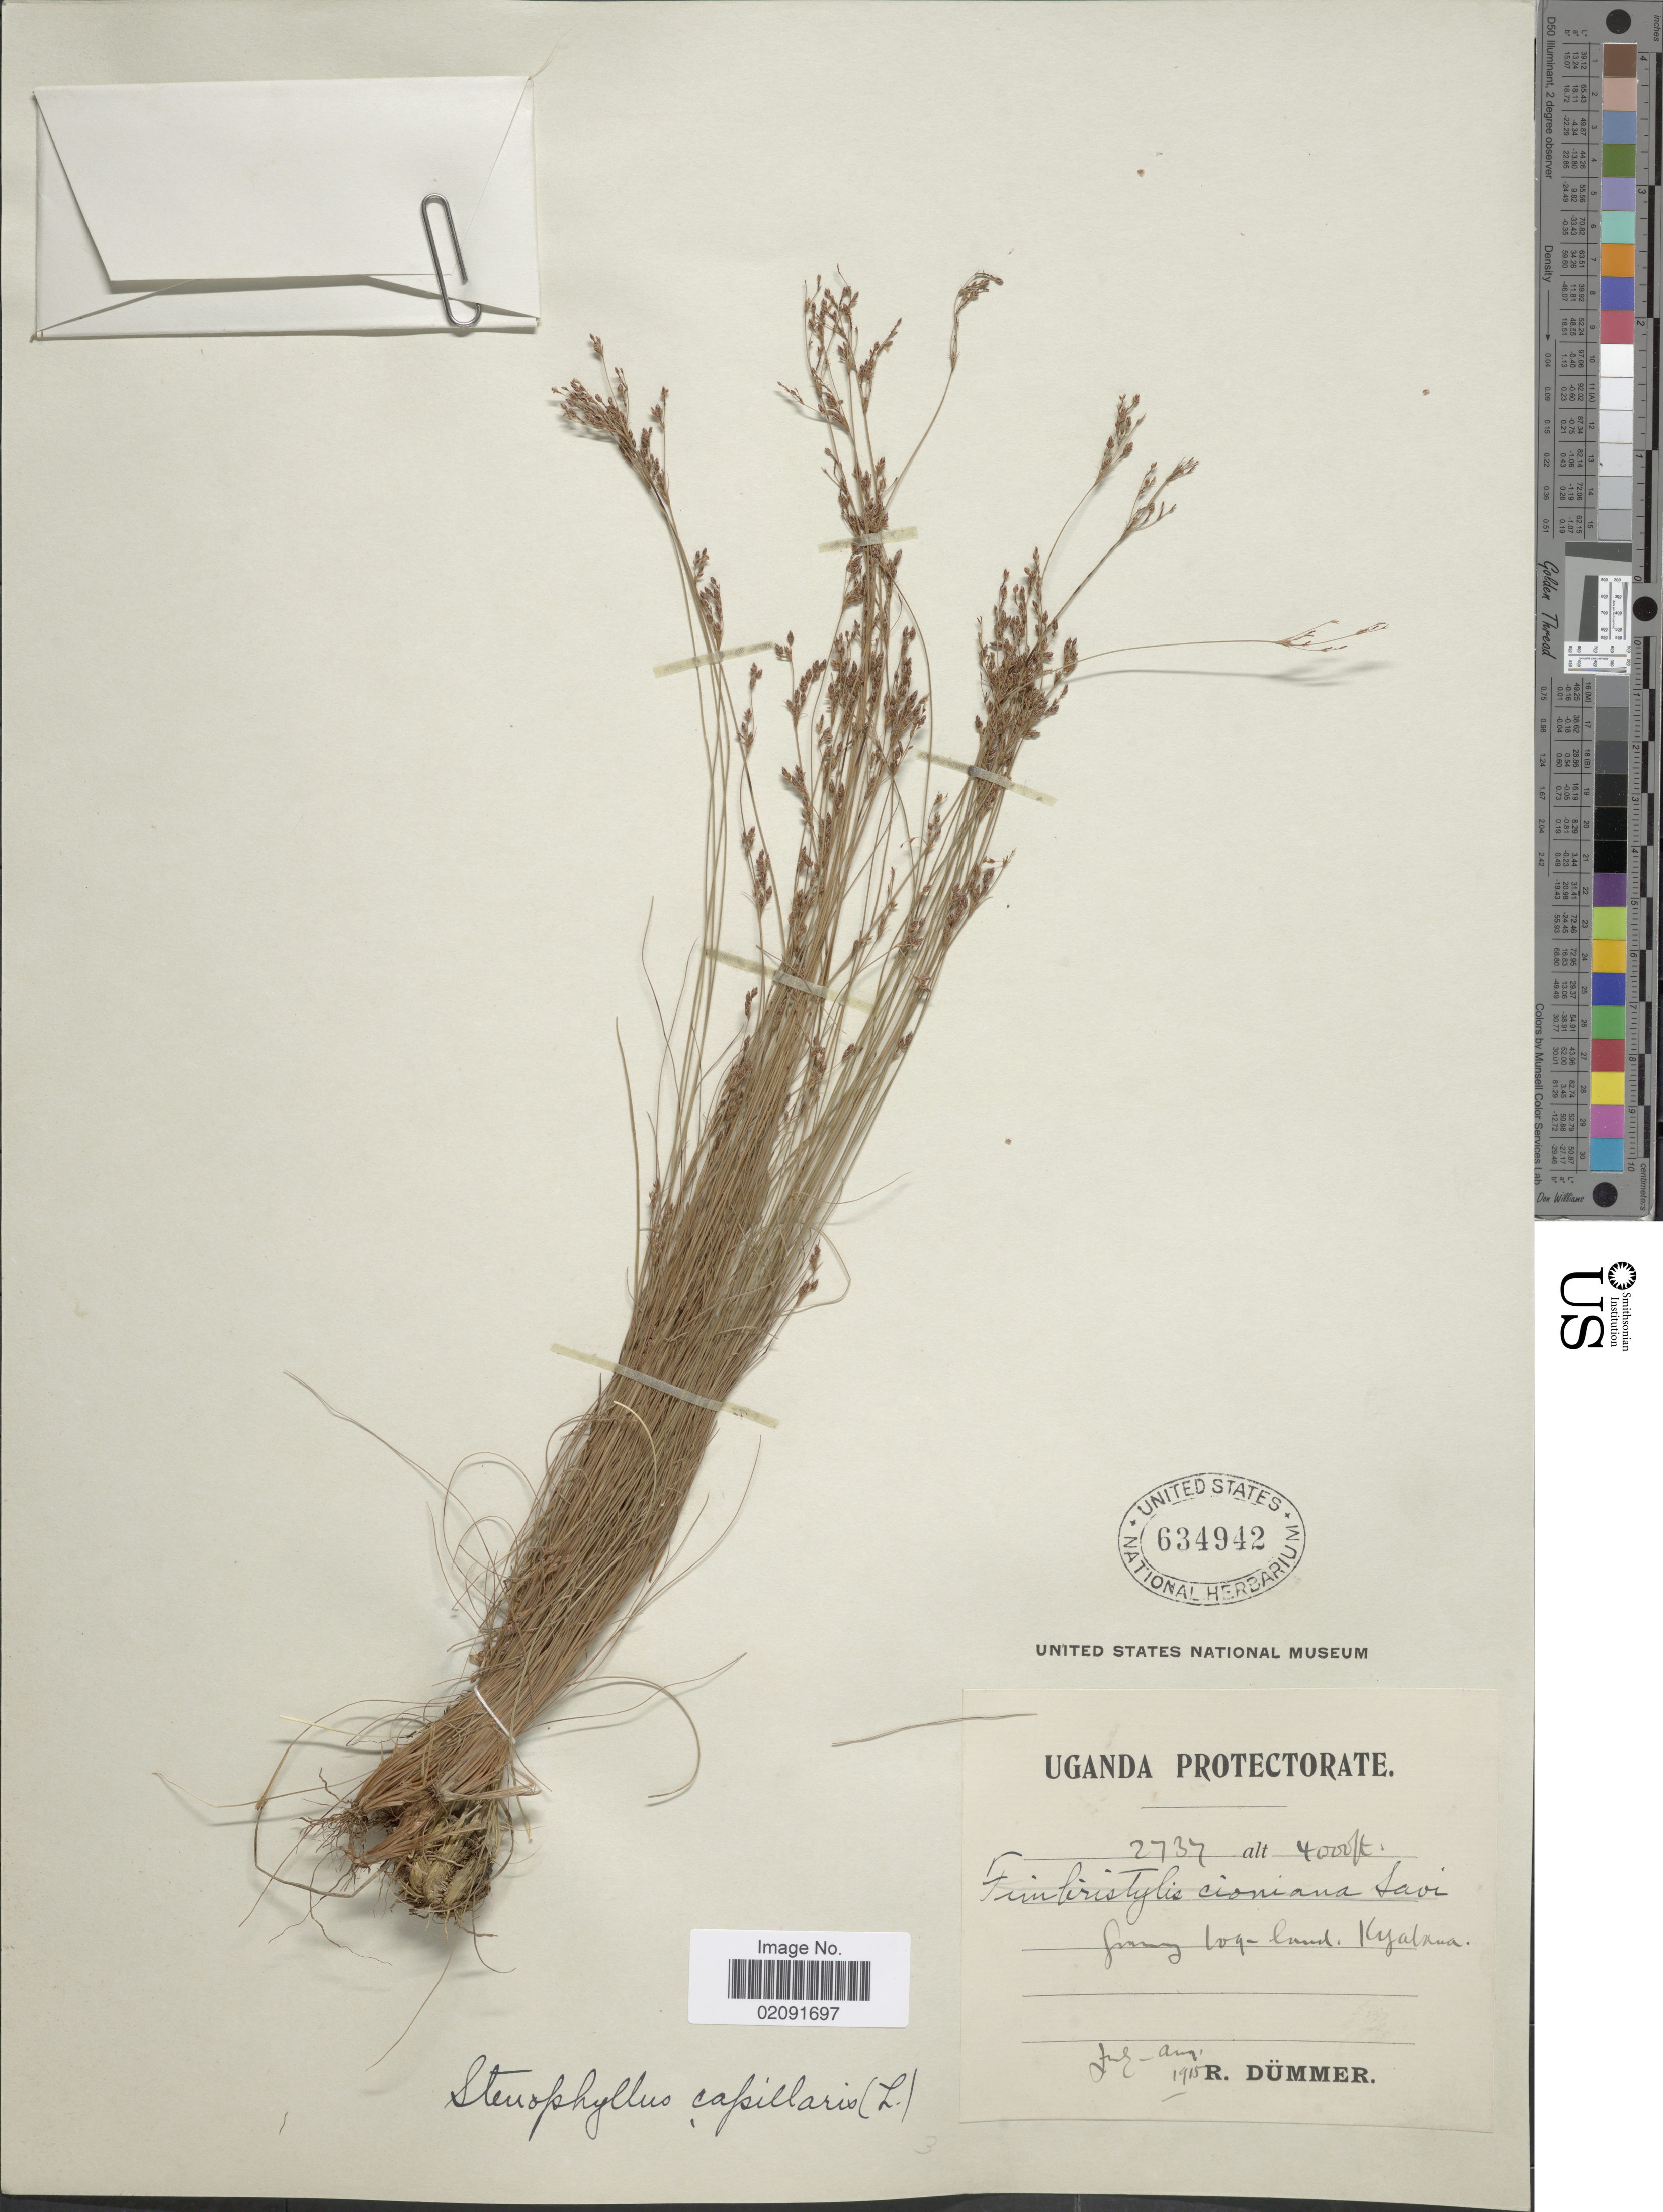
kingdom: Plantae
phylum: Tracheophyta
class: Liliopsida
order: Poales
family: Cyperaceae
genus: Bulbostylis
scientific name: Bulbostylis capillaris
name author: (L.) Kunth ex C.B. Clarke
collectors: R. A. Dümmer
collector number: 2737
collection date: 1915-07/1915-08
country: Uganda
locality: Kyabama.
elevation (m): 1219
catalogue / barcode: US 634942